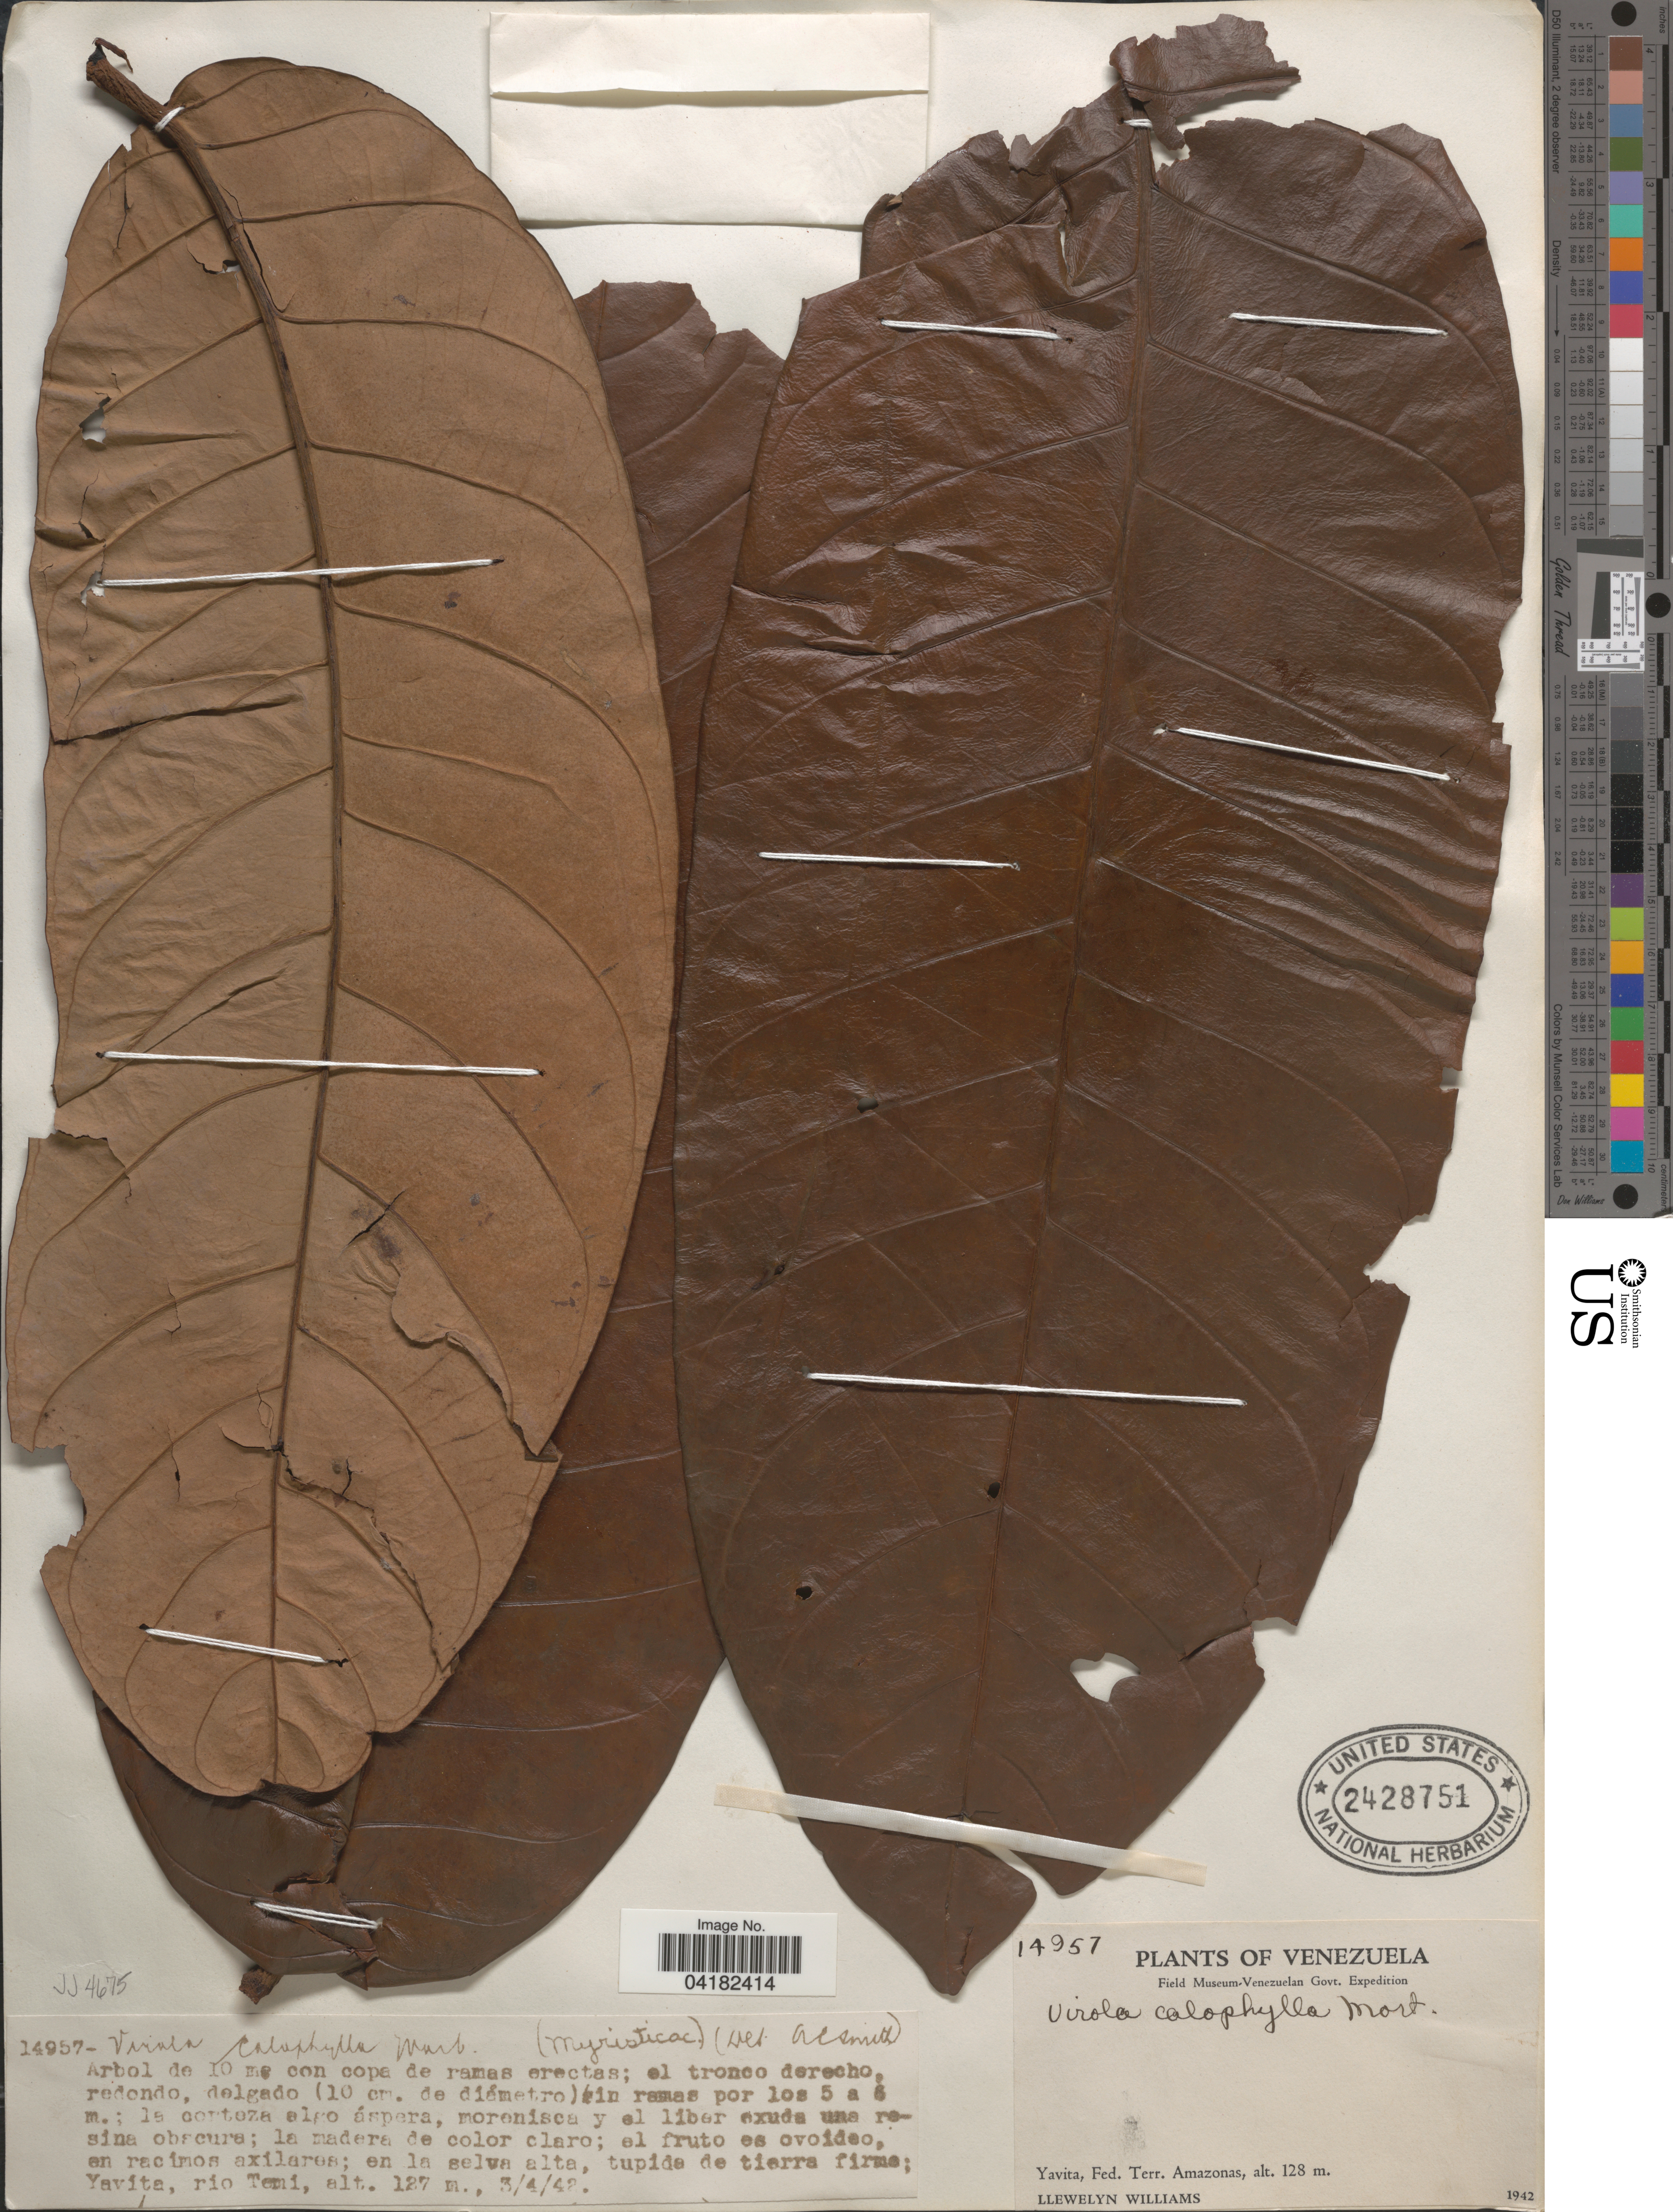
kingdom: Plantae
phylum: Tracheophyta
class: Magnoliopsida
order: Magnoliales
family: Myristicaceae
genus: Virola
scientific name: Virola calophylla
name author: (Spruce) Warb.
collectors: Ll. Williams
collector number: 14957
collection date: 1942-04-03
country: Venezuela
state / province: Amazonas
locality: Yavita, rio Temi. Fed. Terr. Amazonas. Field Museum-Venezuelan Govt. Expedition.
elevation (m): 127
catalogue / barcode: US 2428751